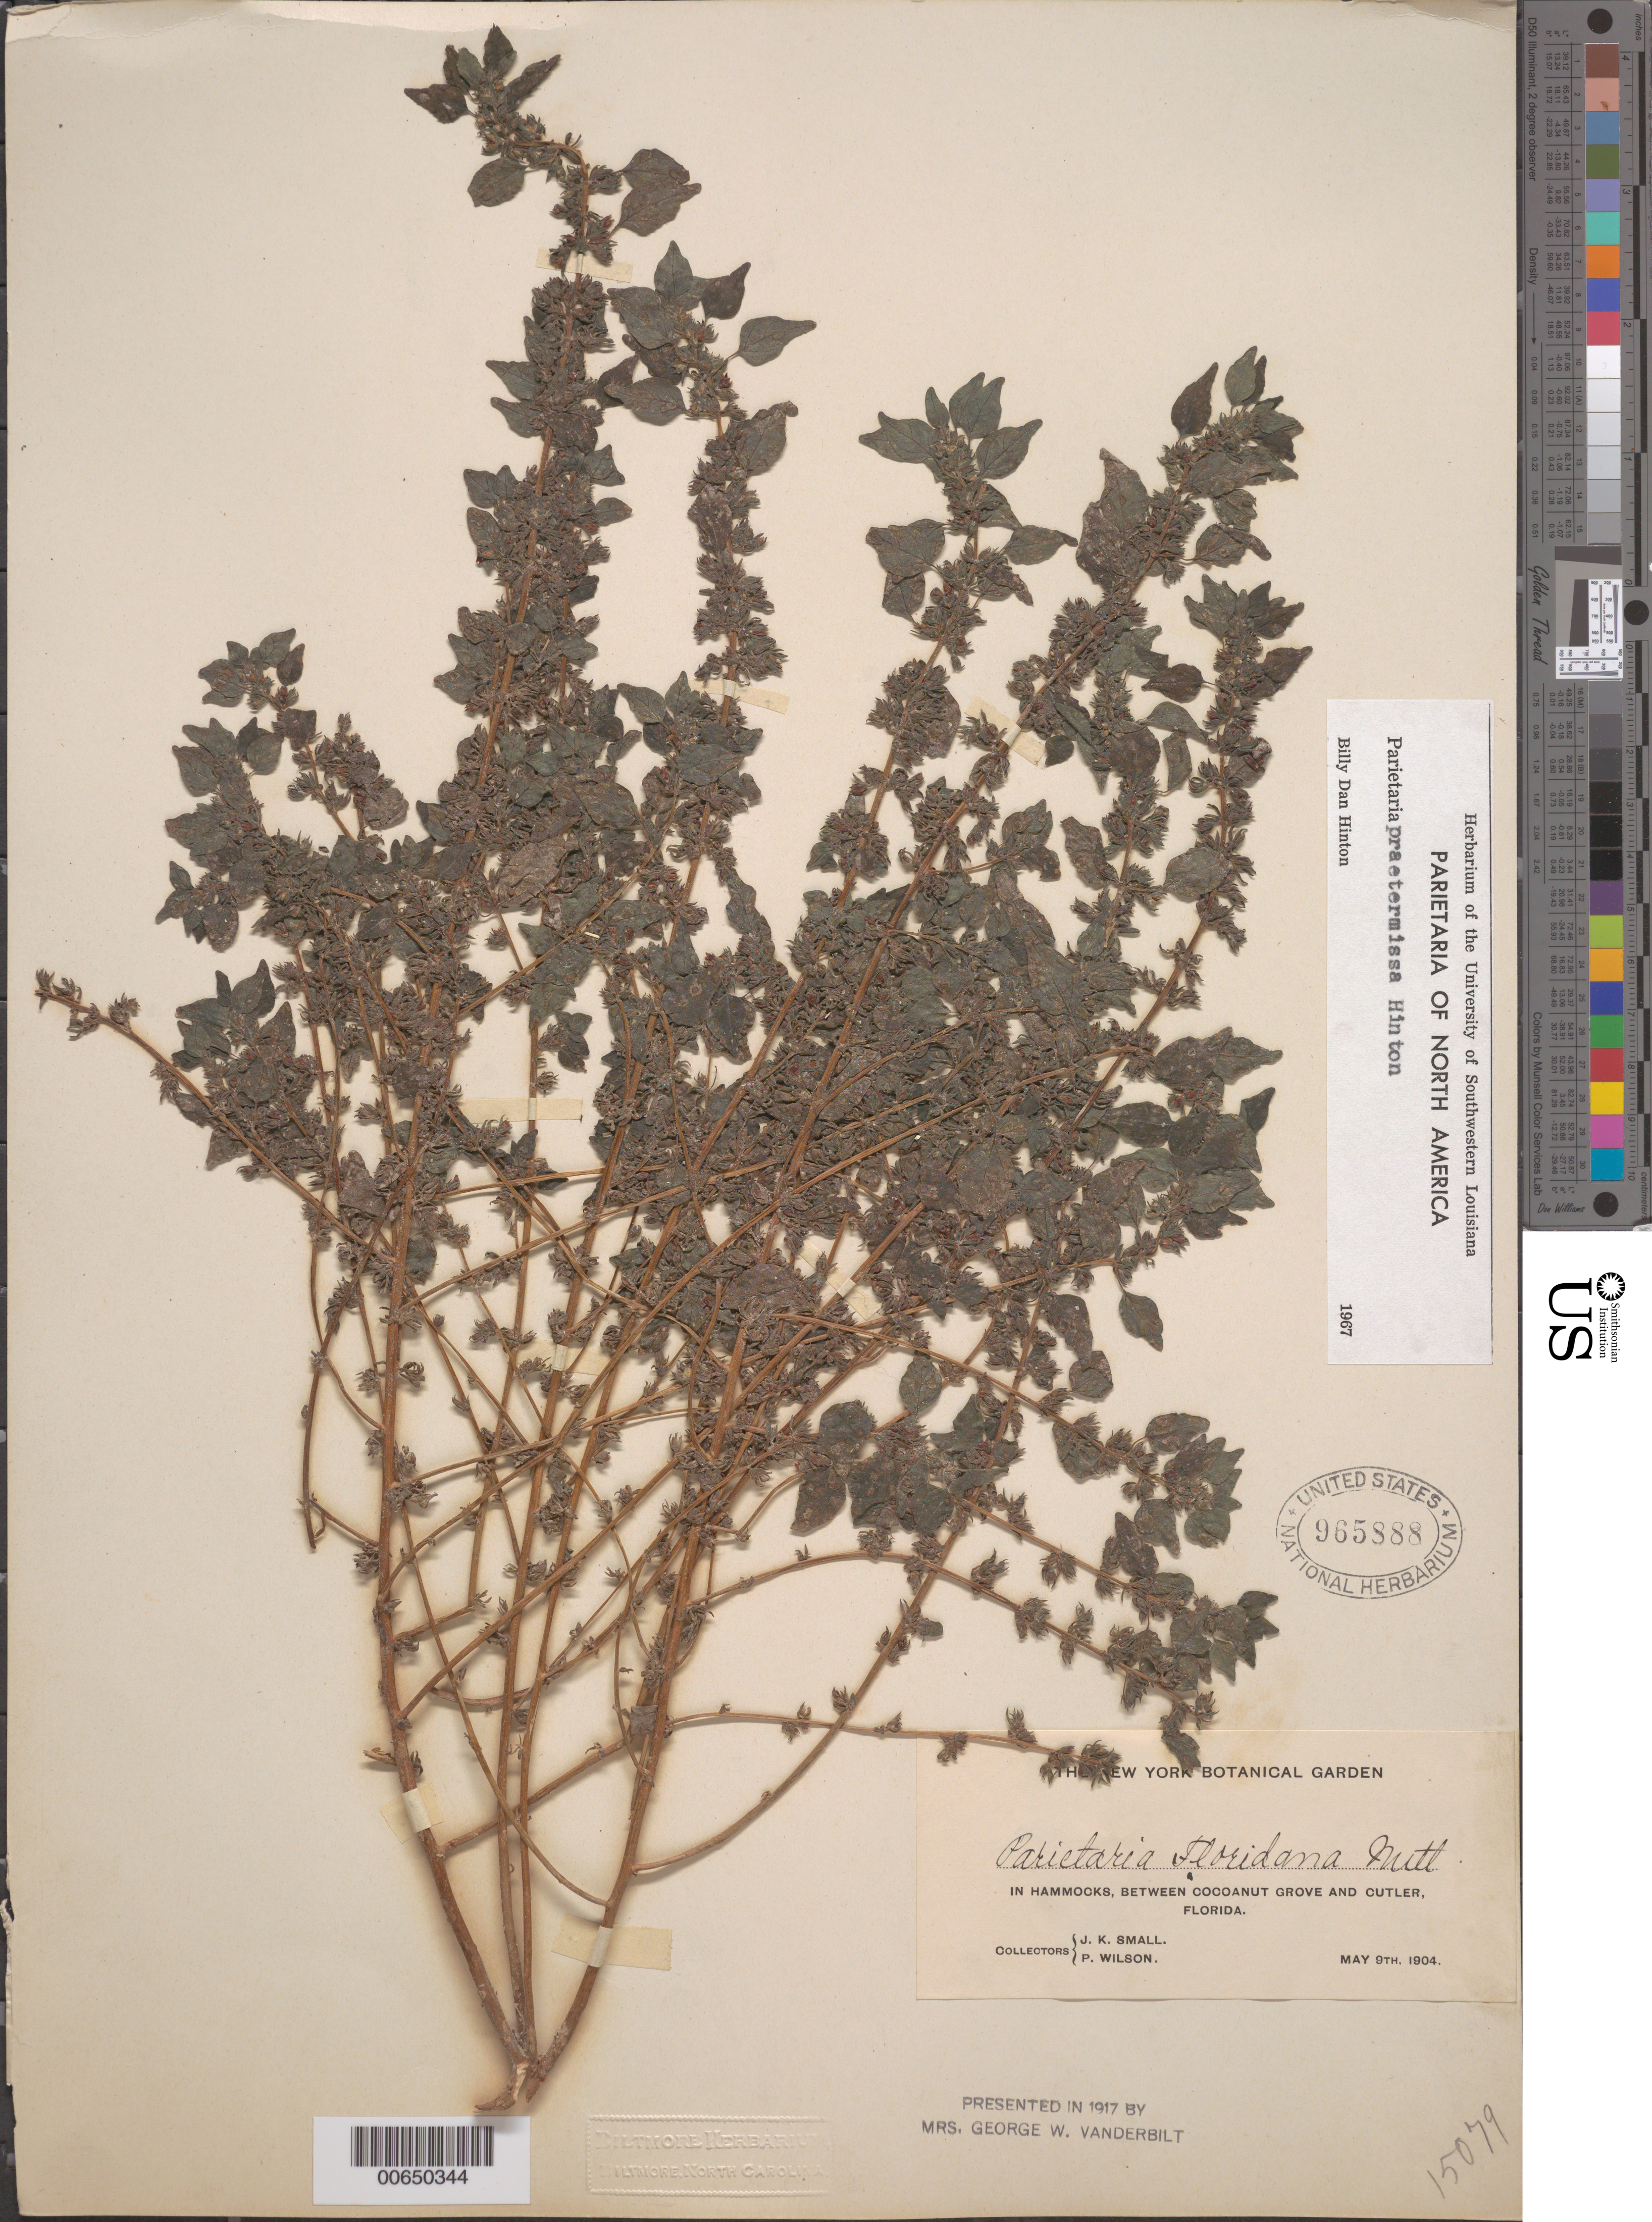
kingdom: Plantae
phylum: Tracheophyta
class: Magnoliopsida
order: Rosales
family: Urticaceae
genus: Parietaria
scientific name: Parietaria praetermissa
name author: Hinton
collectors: J. K. Small & P. Wilson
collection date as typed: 09 May 1904 or 05 Sep 1904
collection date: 1904-05-09 or 1904-09-05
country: United States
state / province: Florida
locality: In hammocks between Cocoanut Grove and Cutler.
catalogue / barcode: US 965888